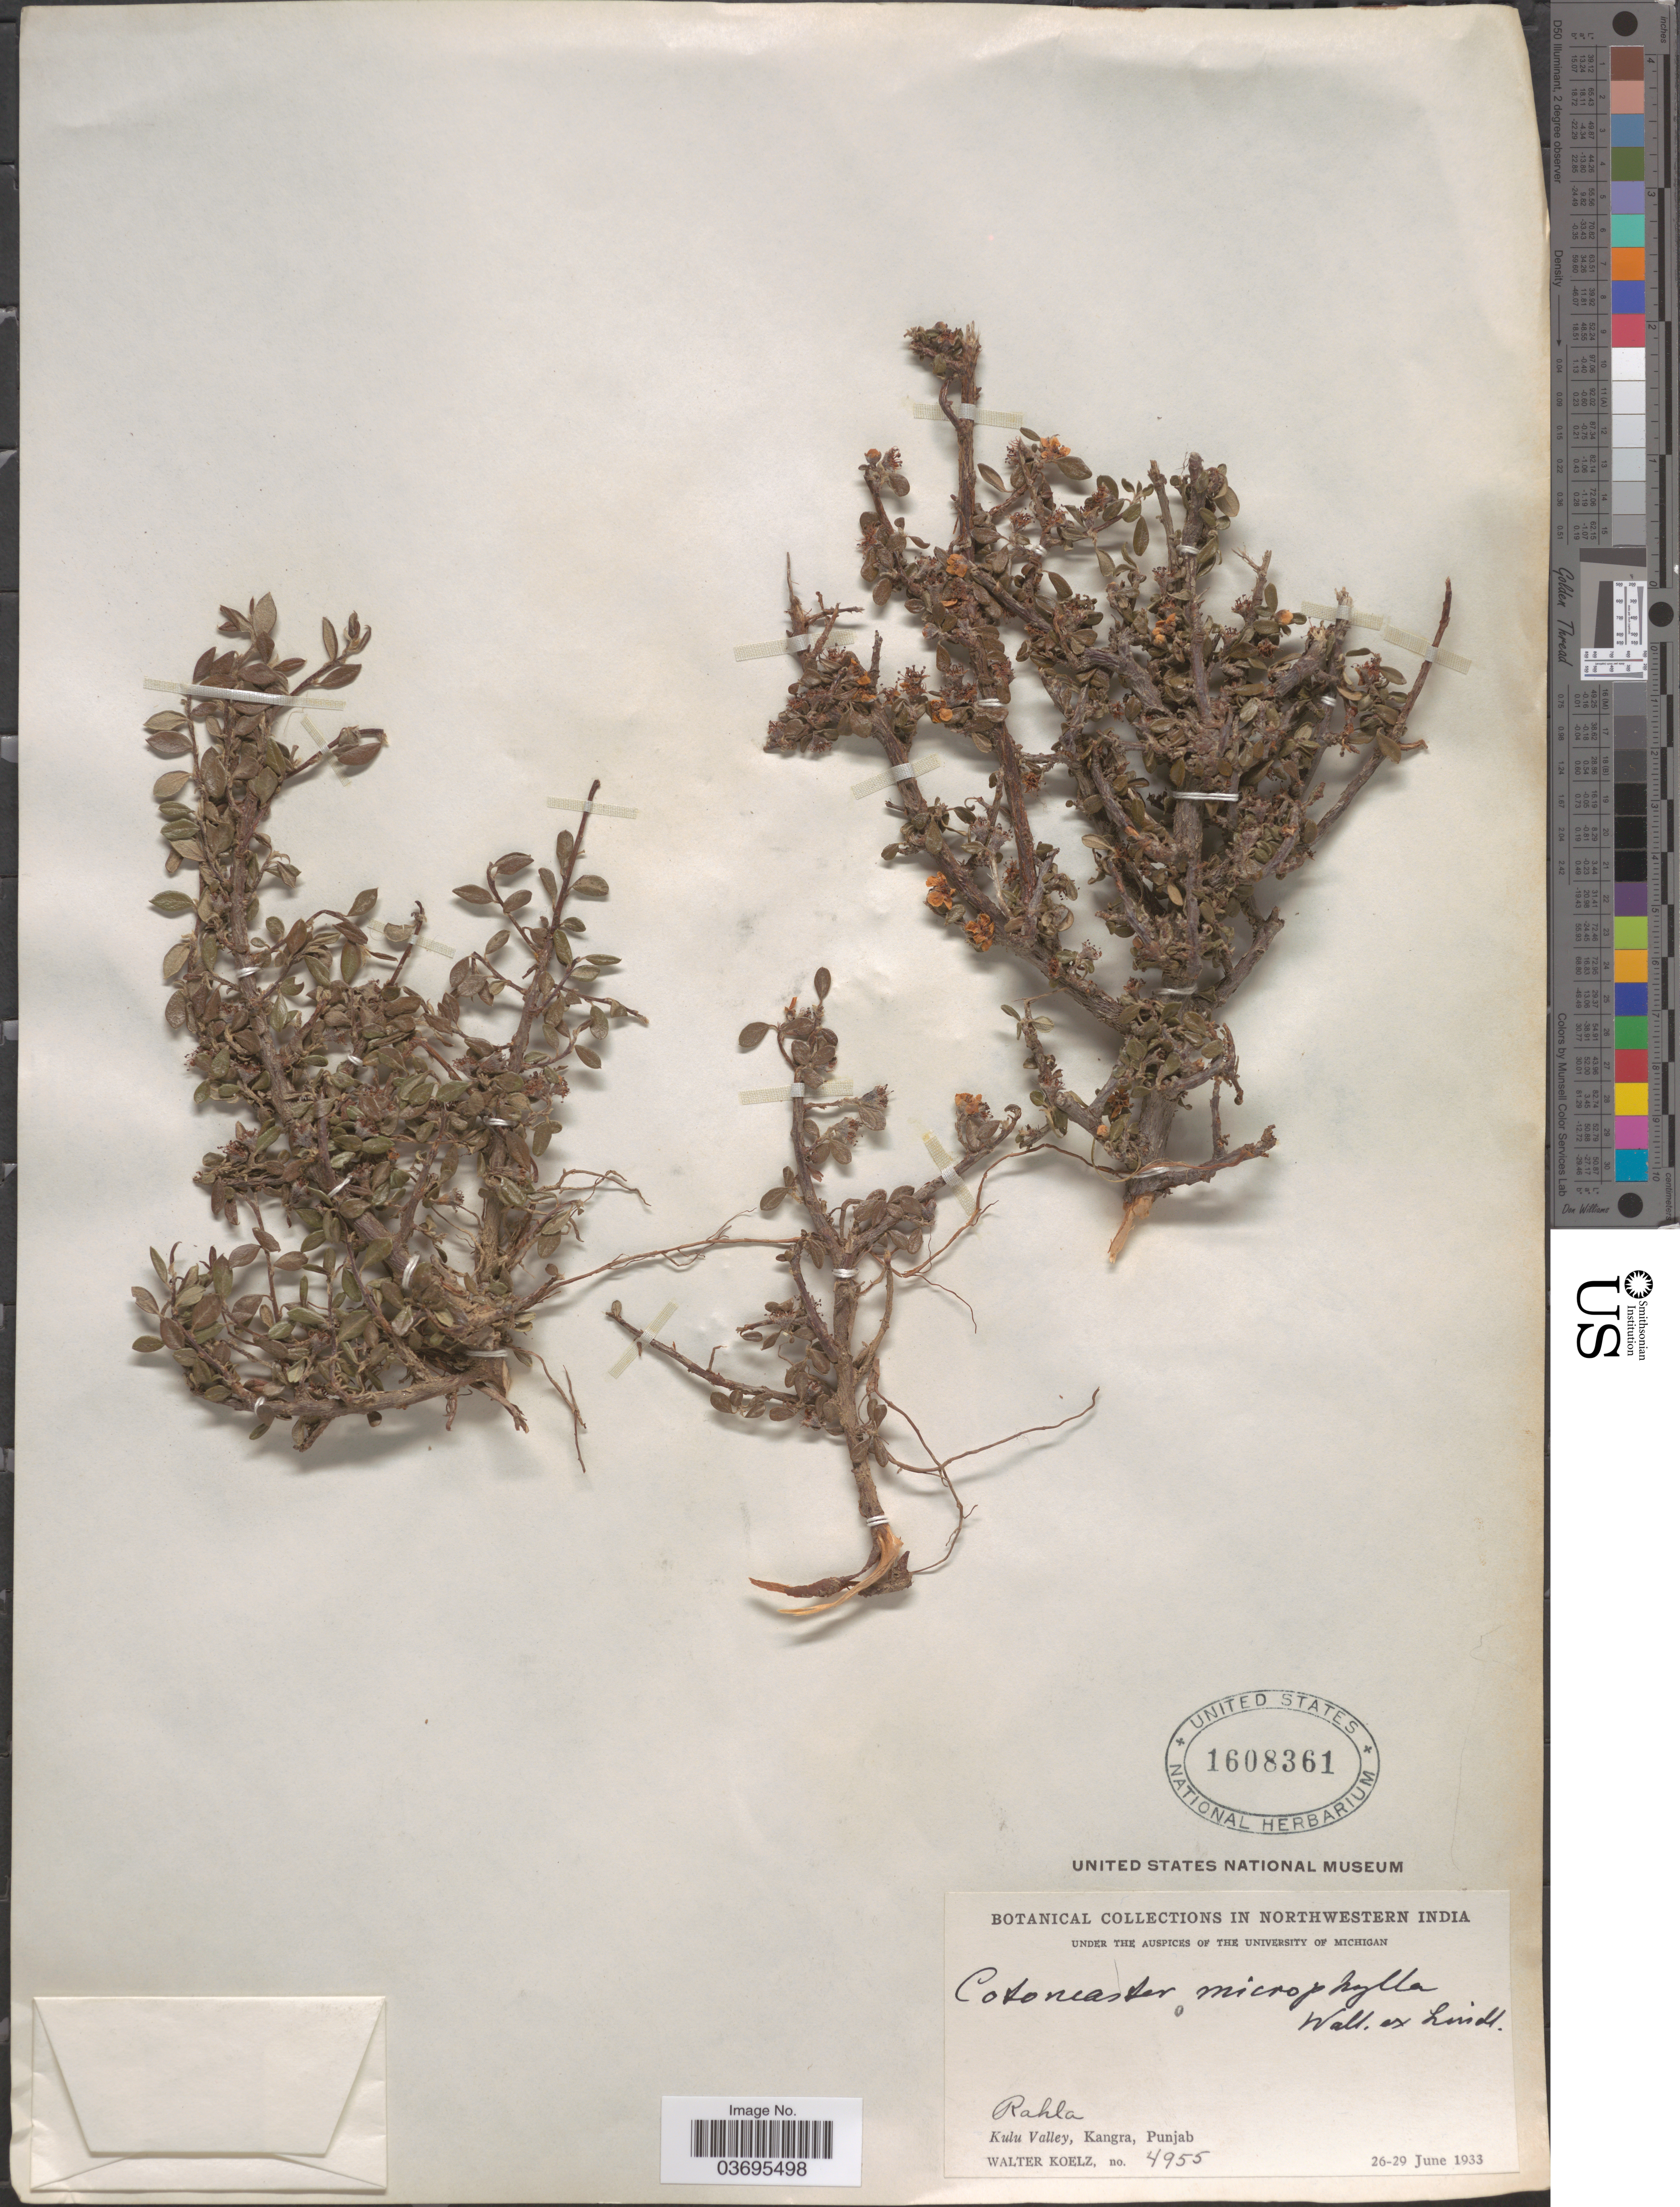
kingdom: Plantae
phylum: Tracheophyta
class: Magnoliopsida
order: Rosales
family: Rosaceae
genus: Cotoneaster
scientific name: Cotoneaster microphyllus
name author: Wall ex Lindl.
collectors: W. N. Koelz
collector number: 4955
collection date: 1933-06-26/1933-06-29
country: India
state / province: Punjab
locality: Northwestern India. Rahla. Kulu Valley, Kangra.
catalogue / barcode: US 1608361